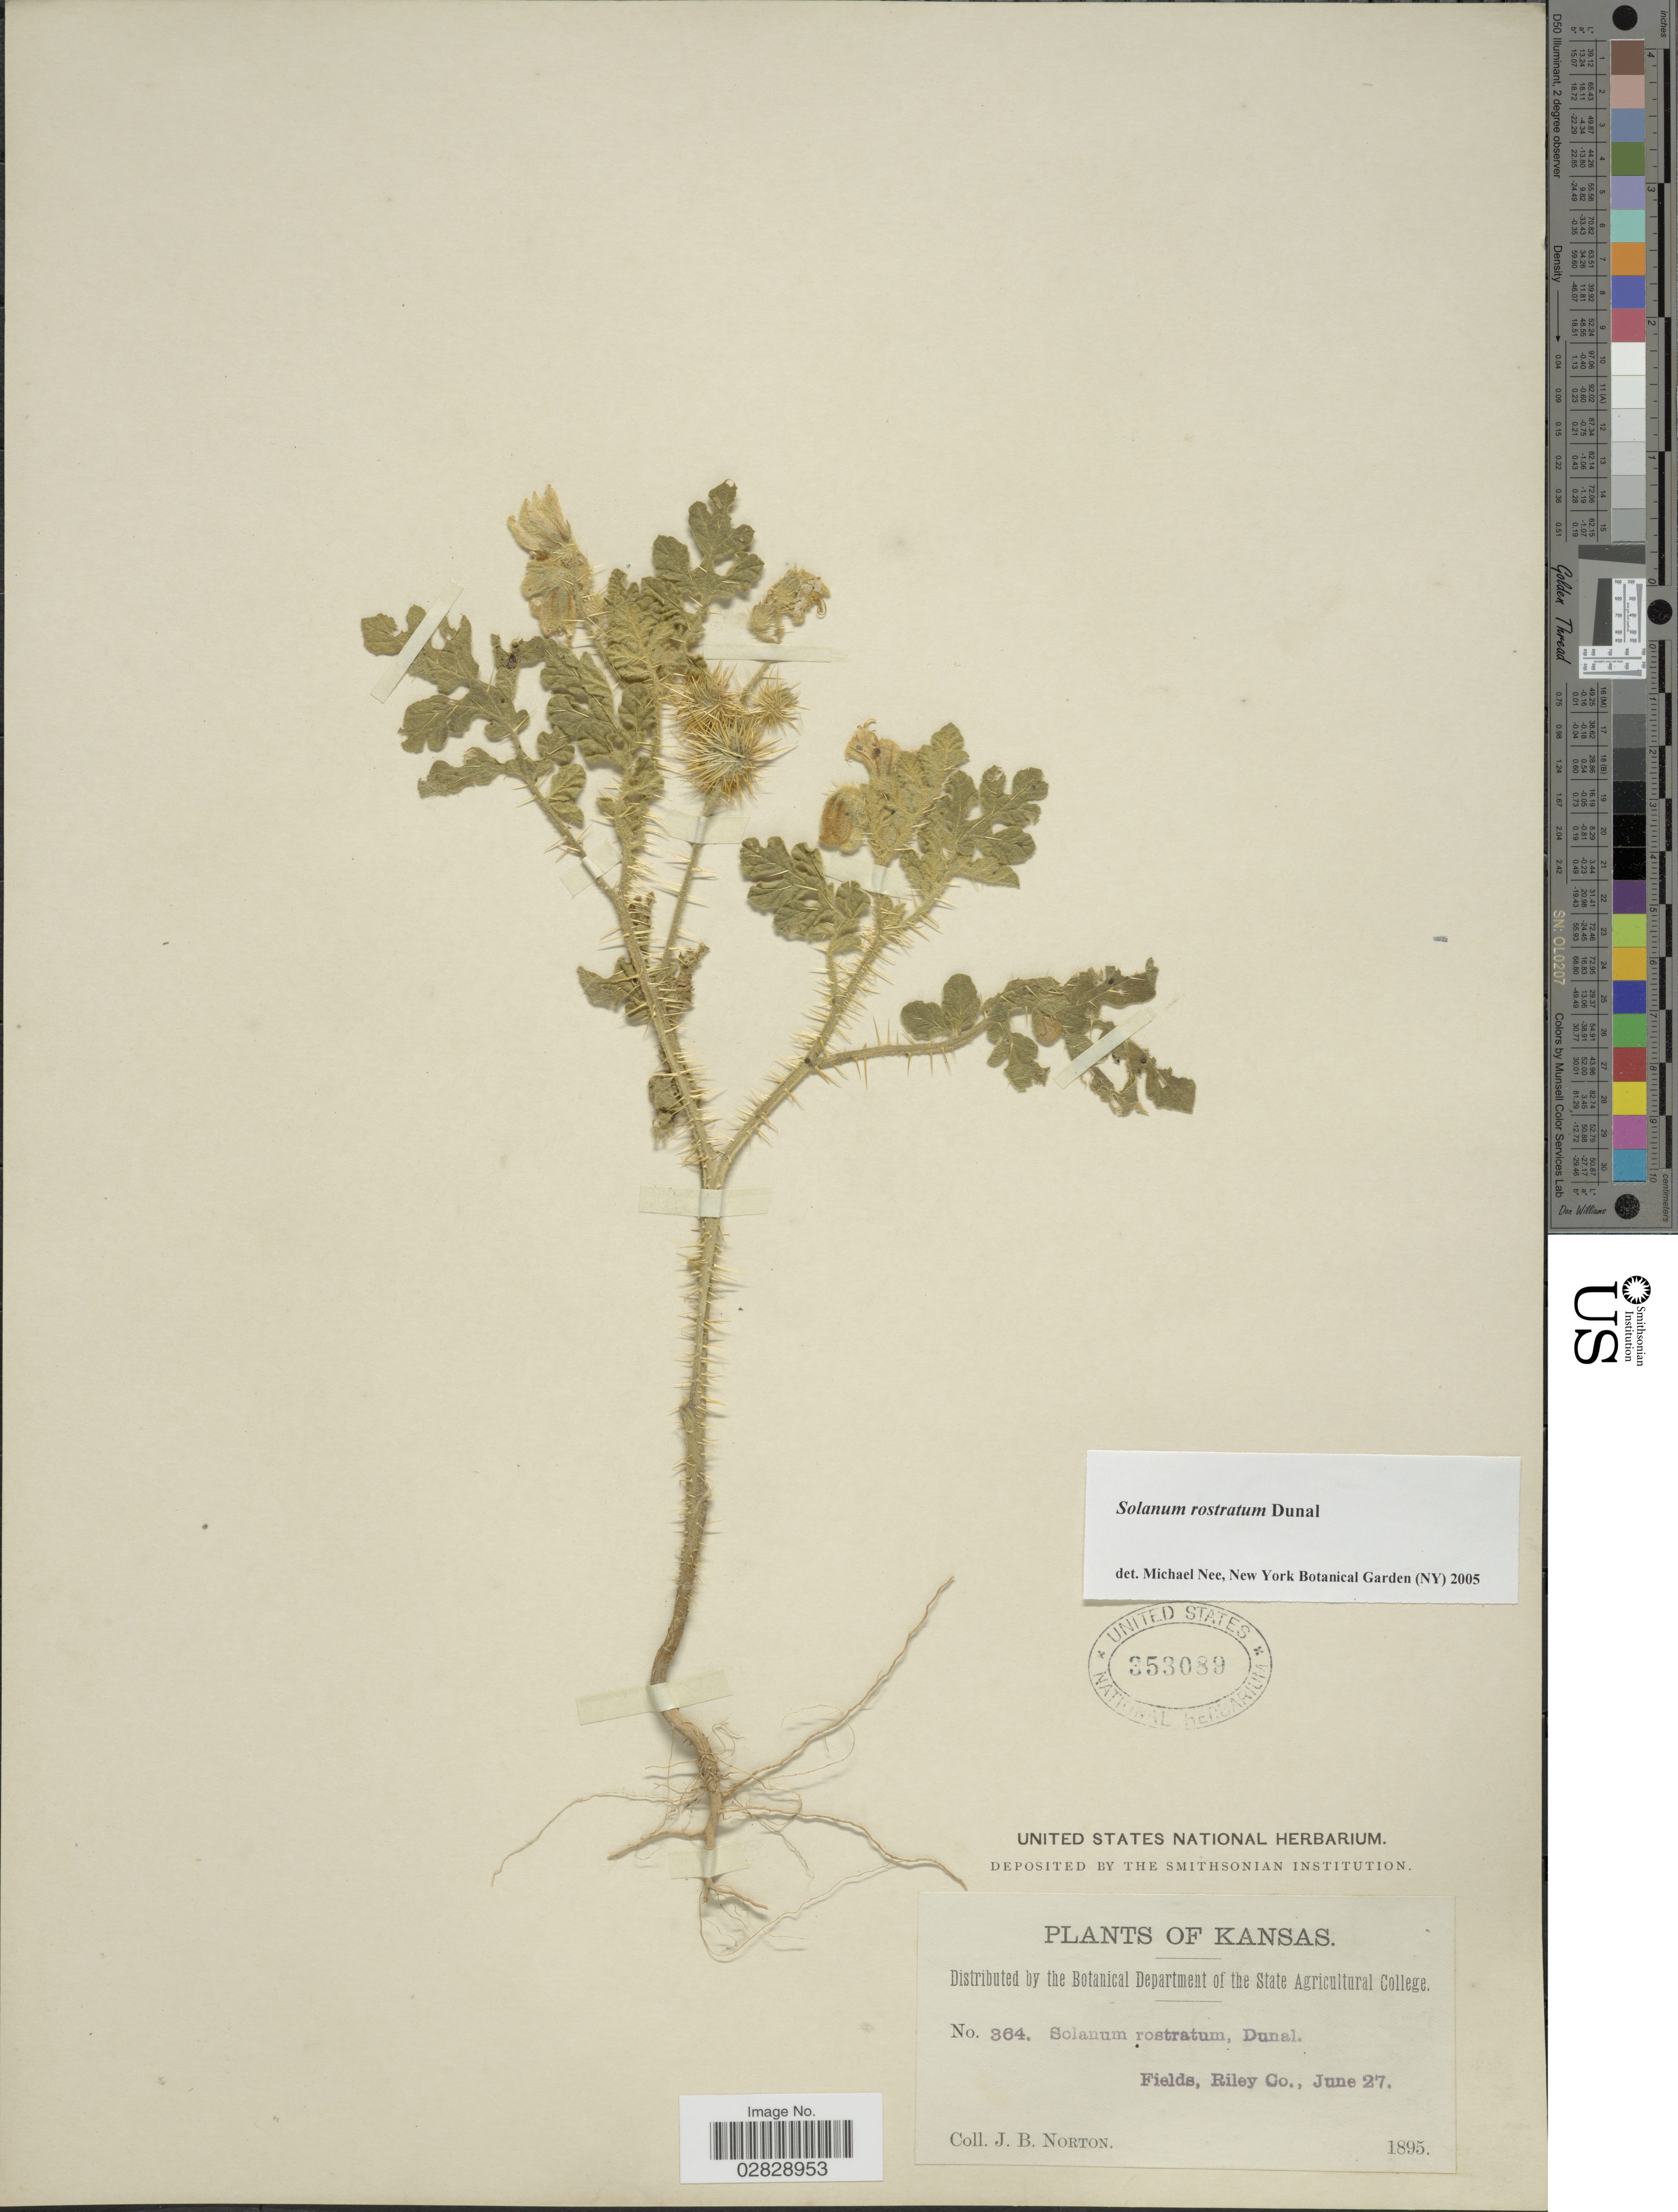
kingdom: Plantae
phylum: Tracheophyta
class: Magnoliopsida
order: Solanales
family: Solanaceae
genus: Solanum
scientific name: Solanum rostratum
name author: Dunal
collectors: J. B. Norton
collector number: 364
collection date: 1895-06-27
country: United States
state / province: Kansas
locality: Fields, Riley Co.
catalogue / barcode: US 353089